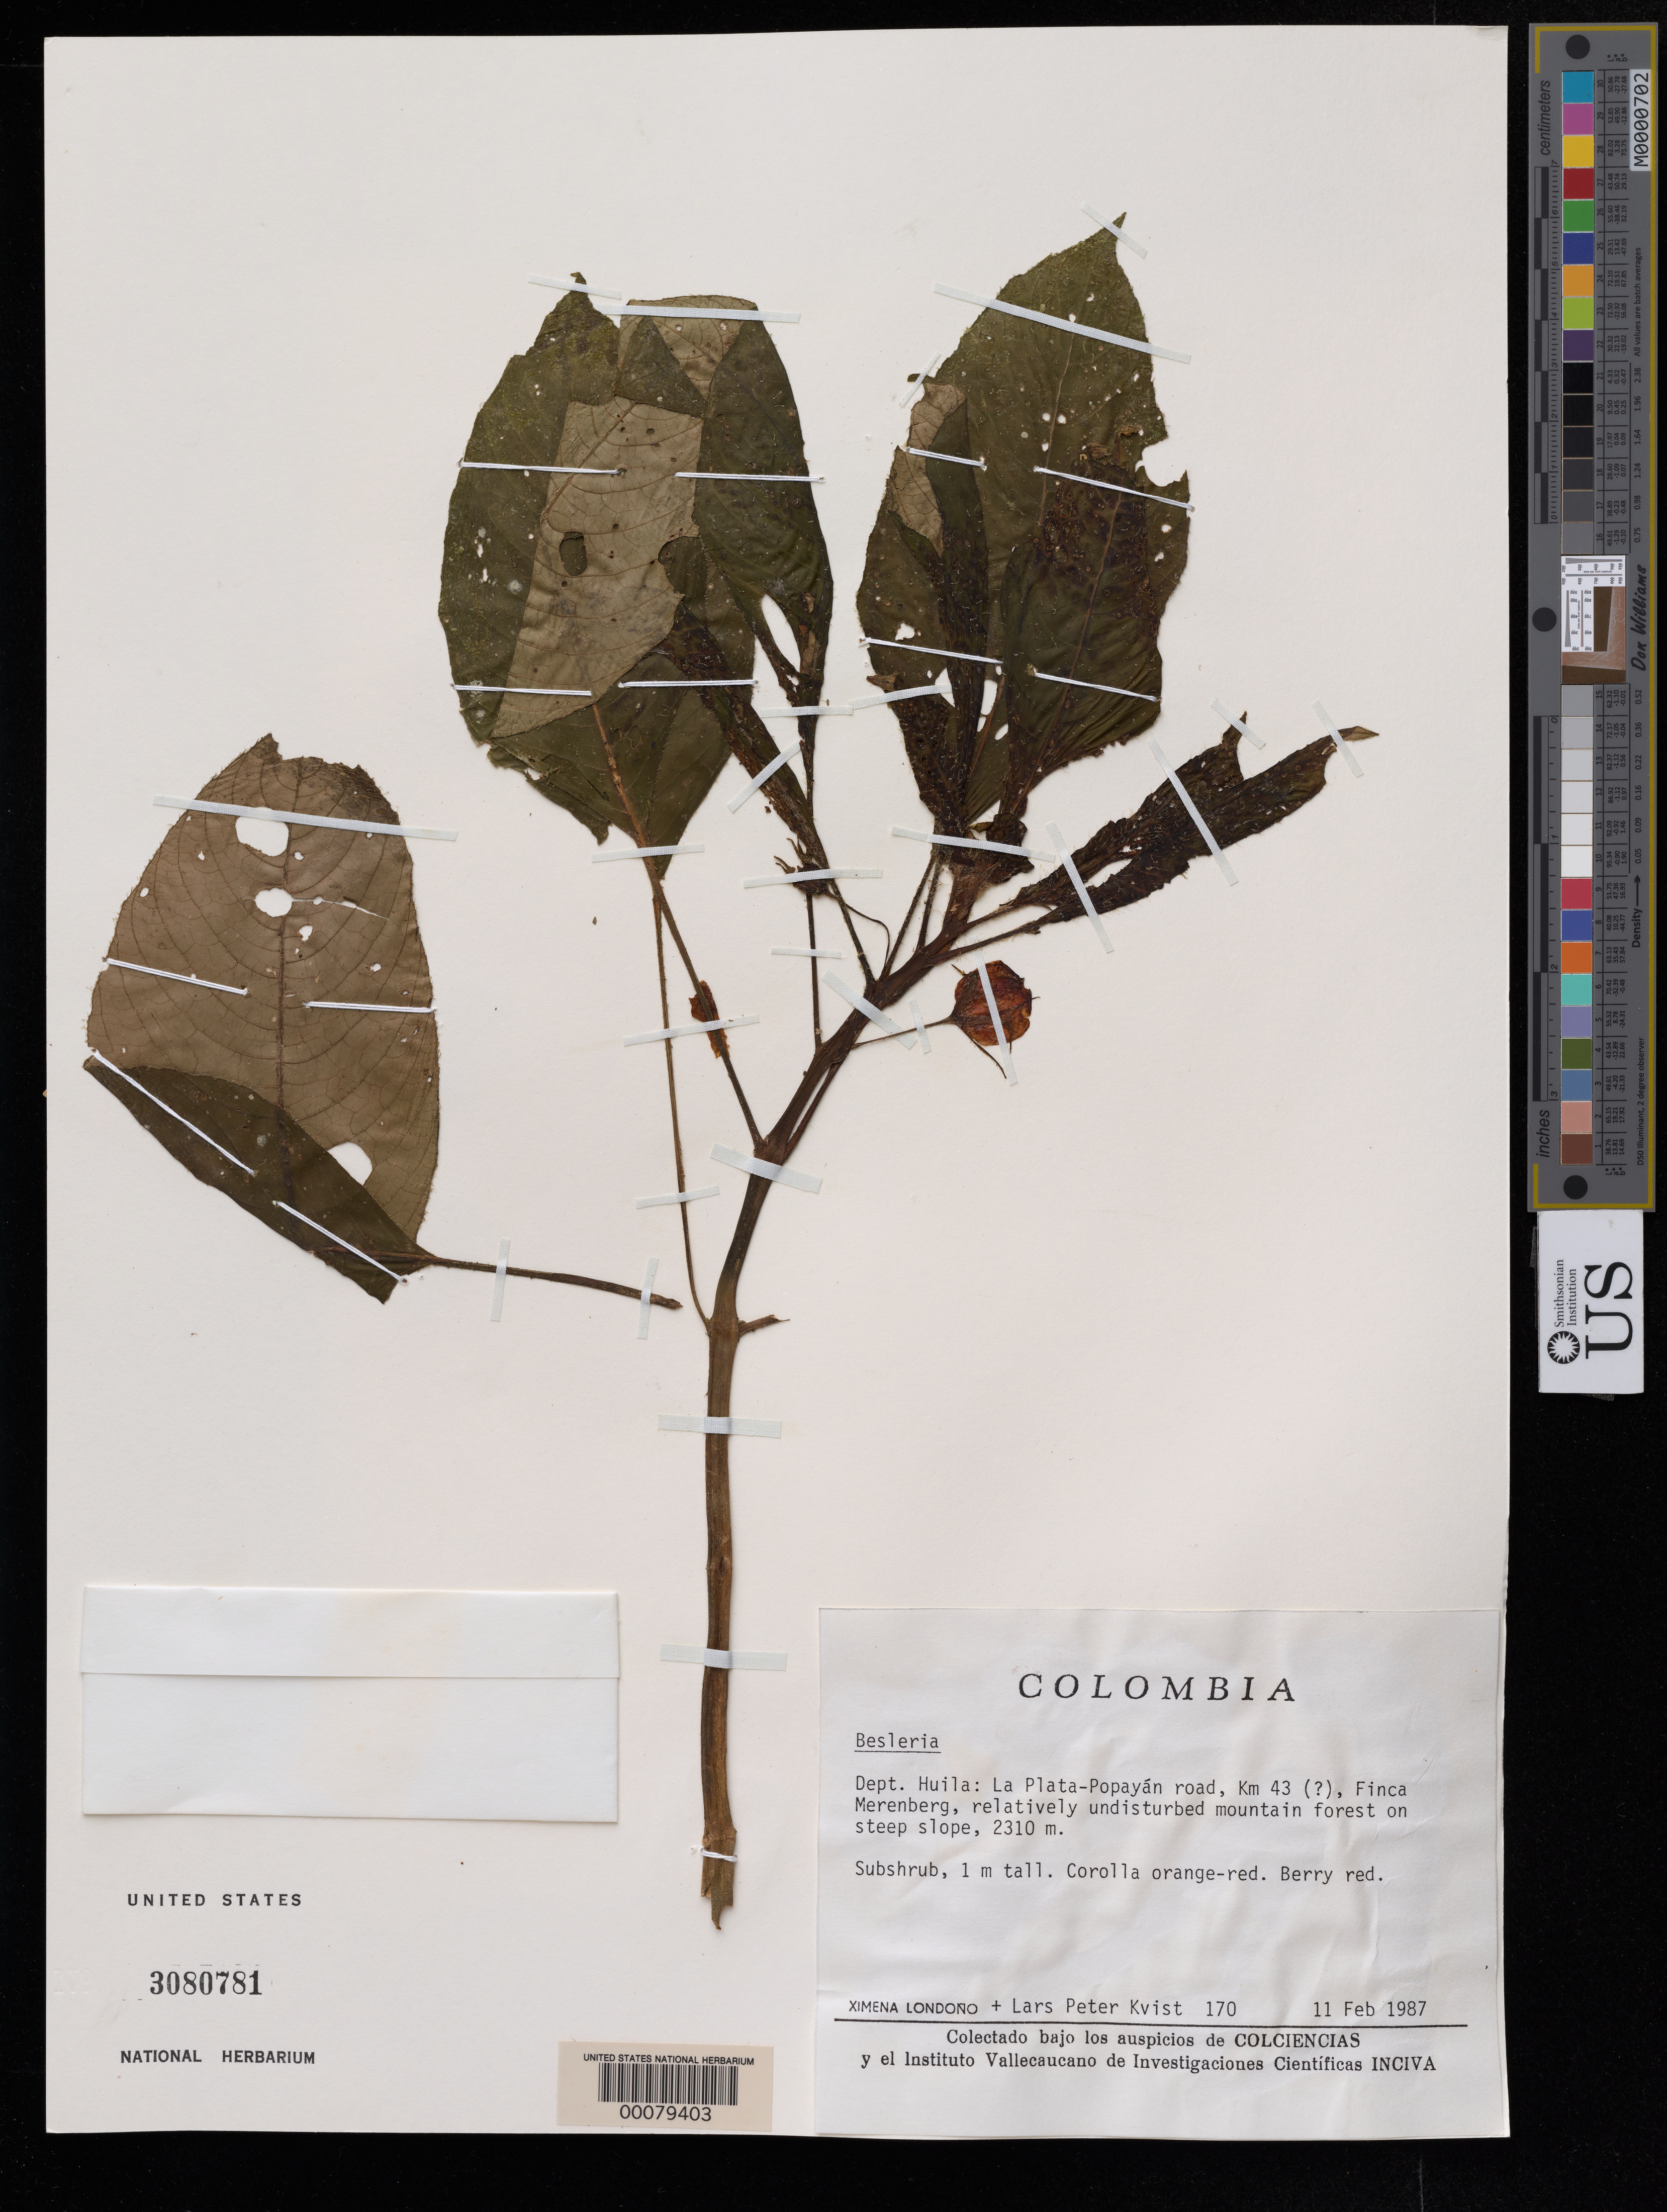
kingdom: Plantae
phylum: Tracheophyta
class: Magnoliopsida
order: Lamiales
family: Gesneriaceae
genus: Besleria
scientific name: Besleria sp.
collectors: X. Londoño & L. P. Kvist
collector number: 170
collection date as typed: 11 Feb 1987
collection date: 1987-02-11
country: Colombia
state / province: Huila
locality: La Plata-Popayan road, km 43 (?), Finca Merenberg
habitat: Relatively undisturbed mountain forest on steep slope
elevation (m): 2310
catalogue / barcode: US 3080781